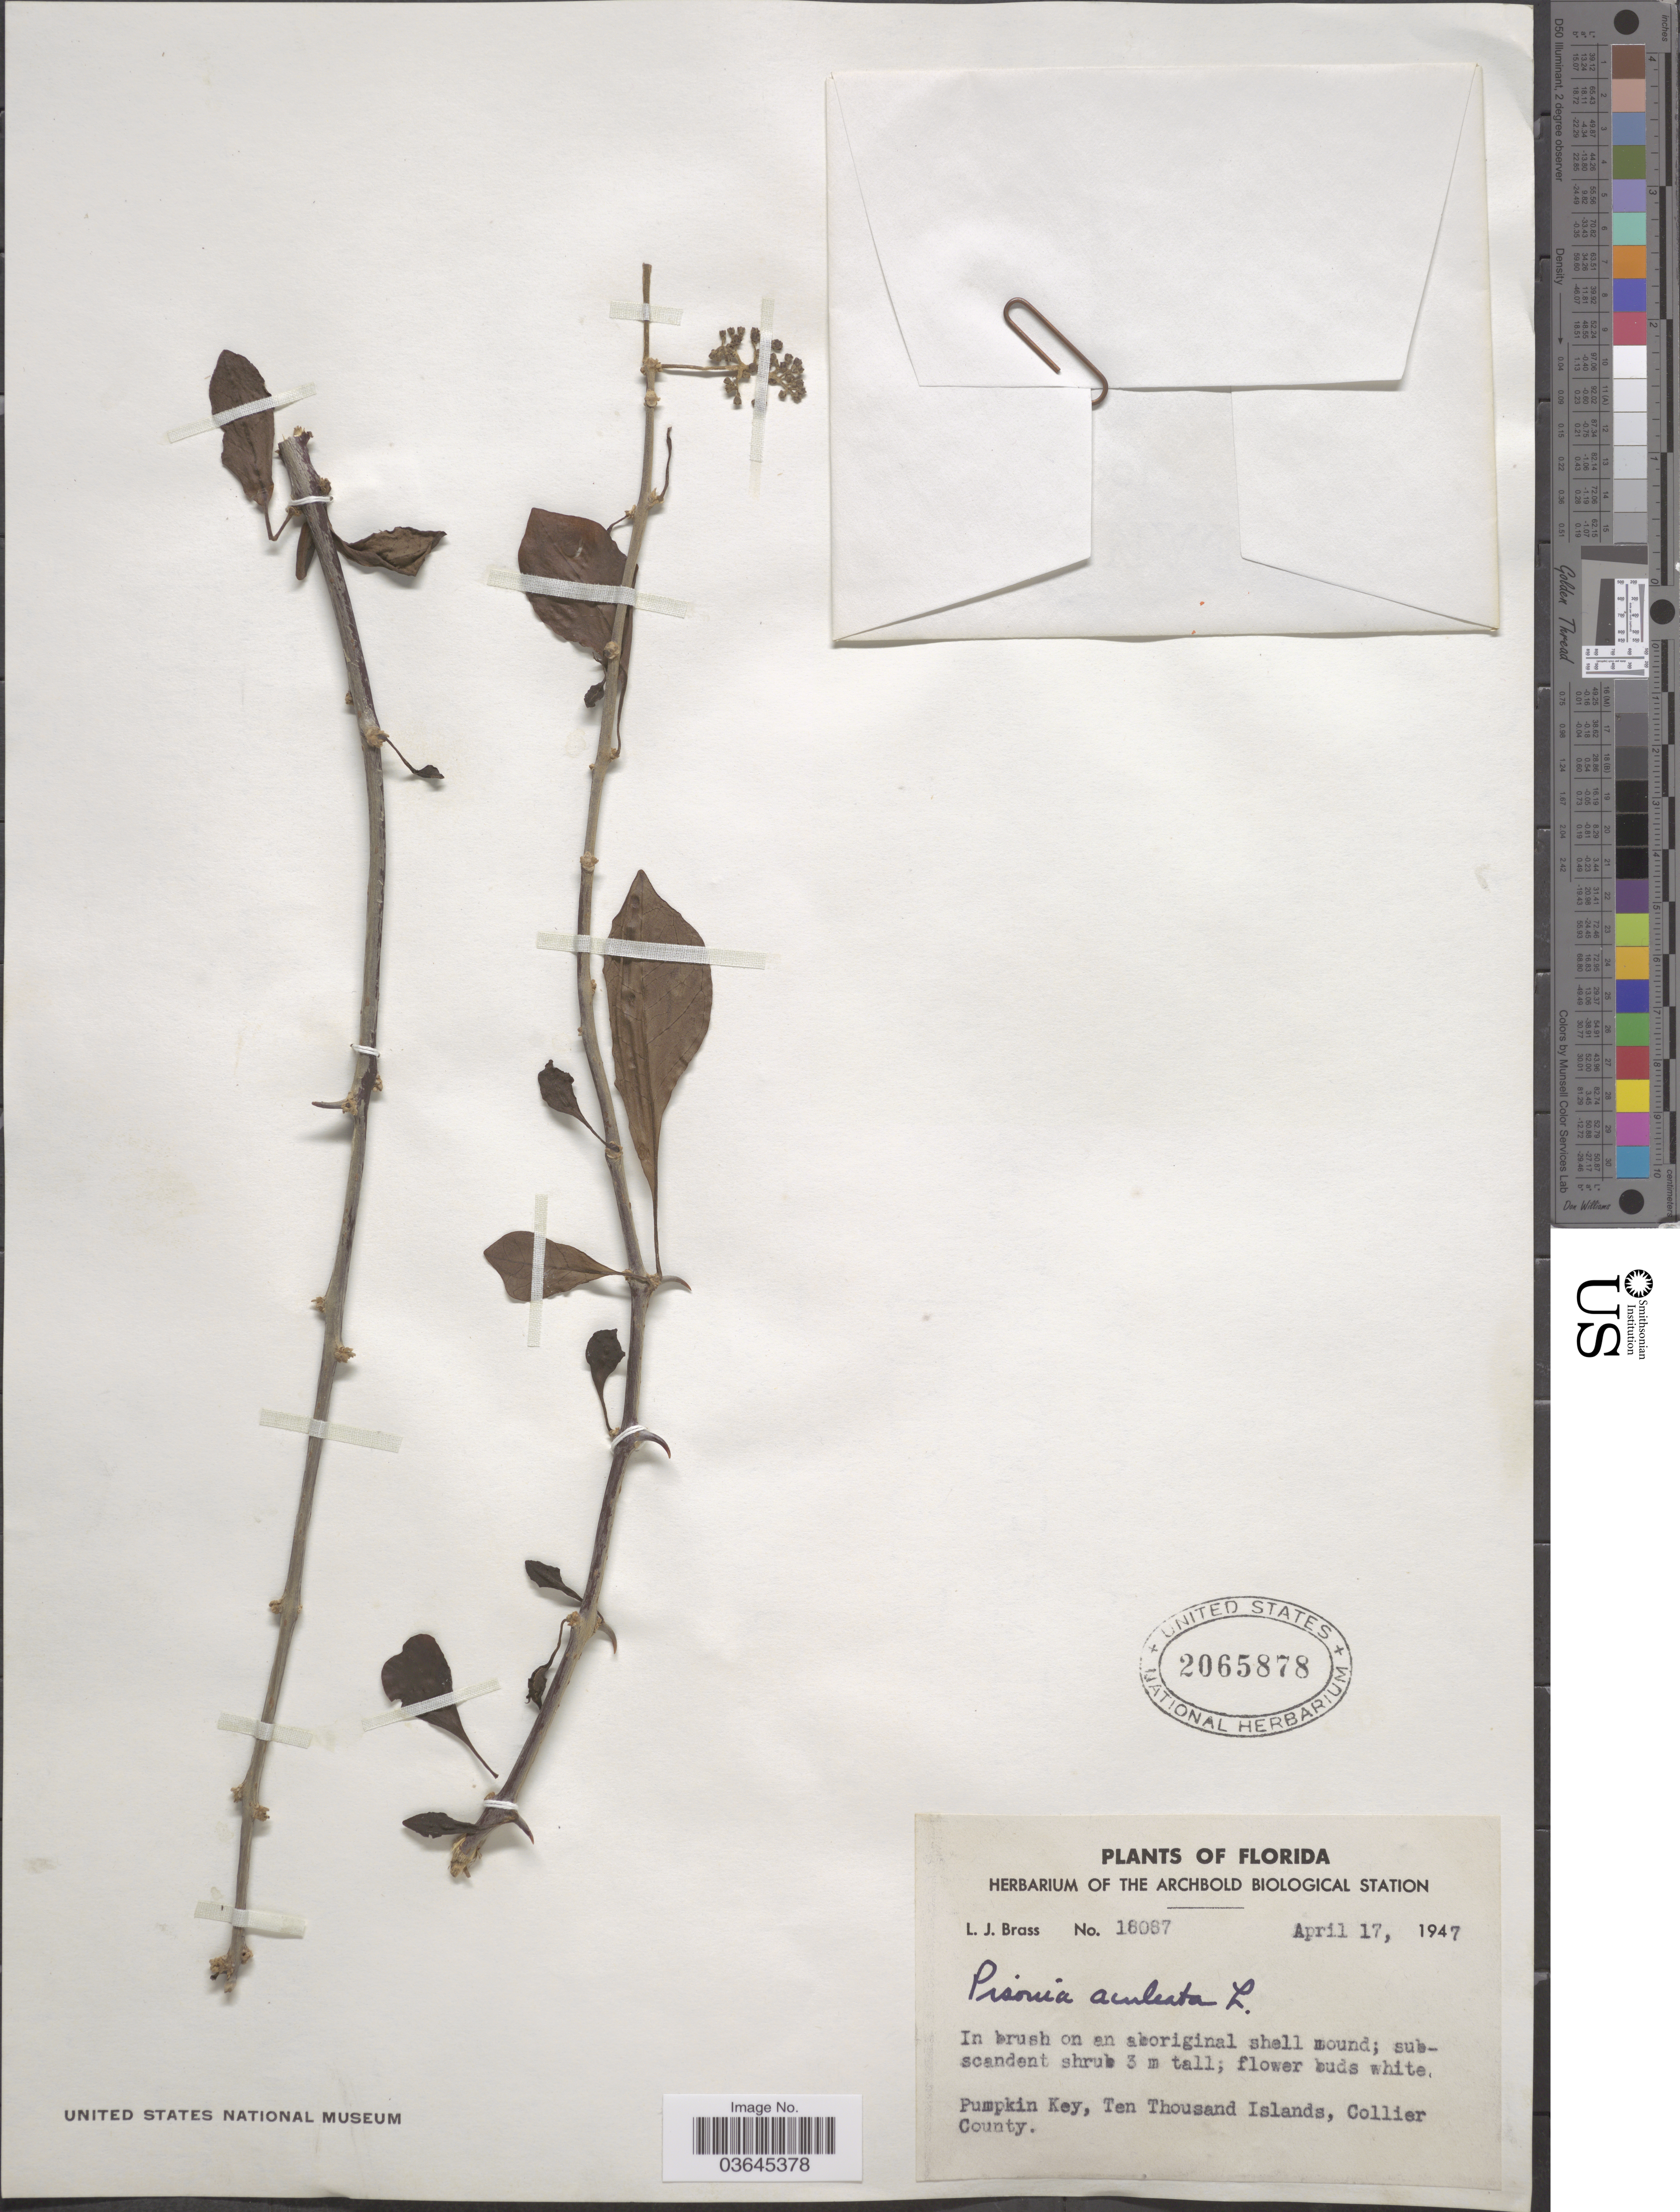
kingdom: Plantae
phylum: Tracheophyta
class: Magnoliopsida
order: Caryophyllales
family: Nyctaginaceae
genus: Pisonia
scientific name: Pisonia aculeata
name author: L.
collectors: L. J. Brass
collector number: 18087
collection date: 1947-04-17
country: United States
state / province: Florida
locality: Pumpkin Key, Ten Thousand Islands, Collier County.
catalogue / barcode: US 2065878